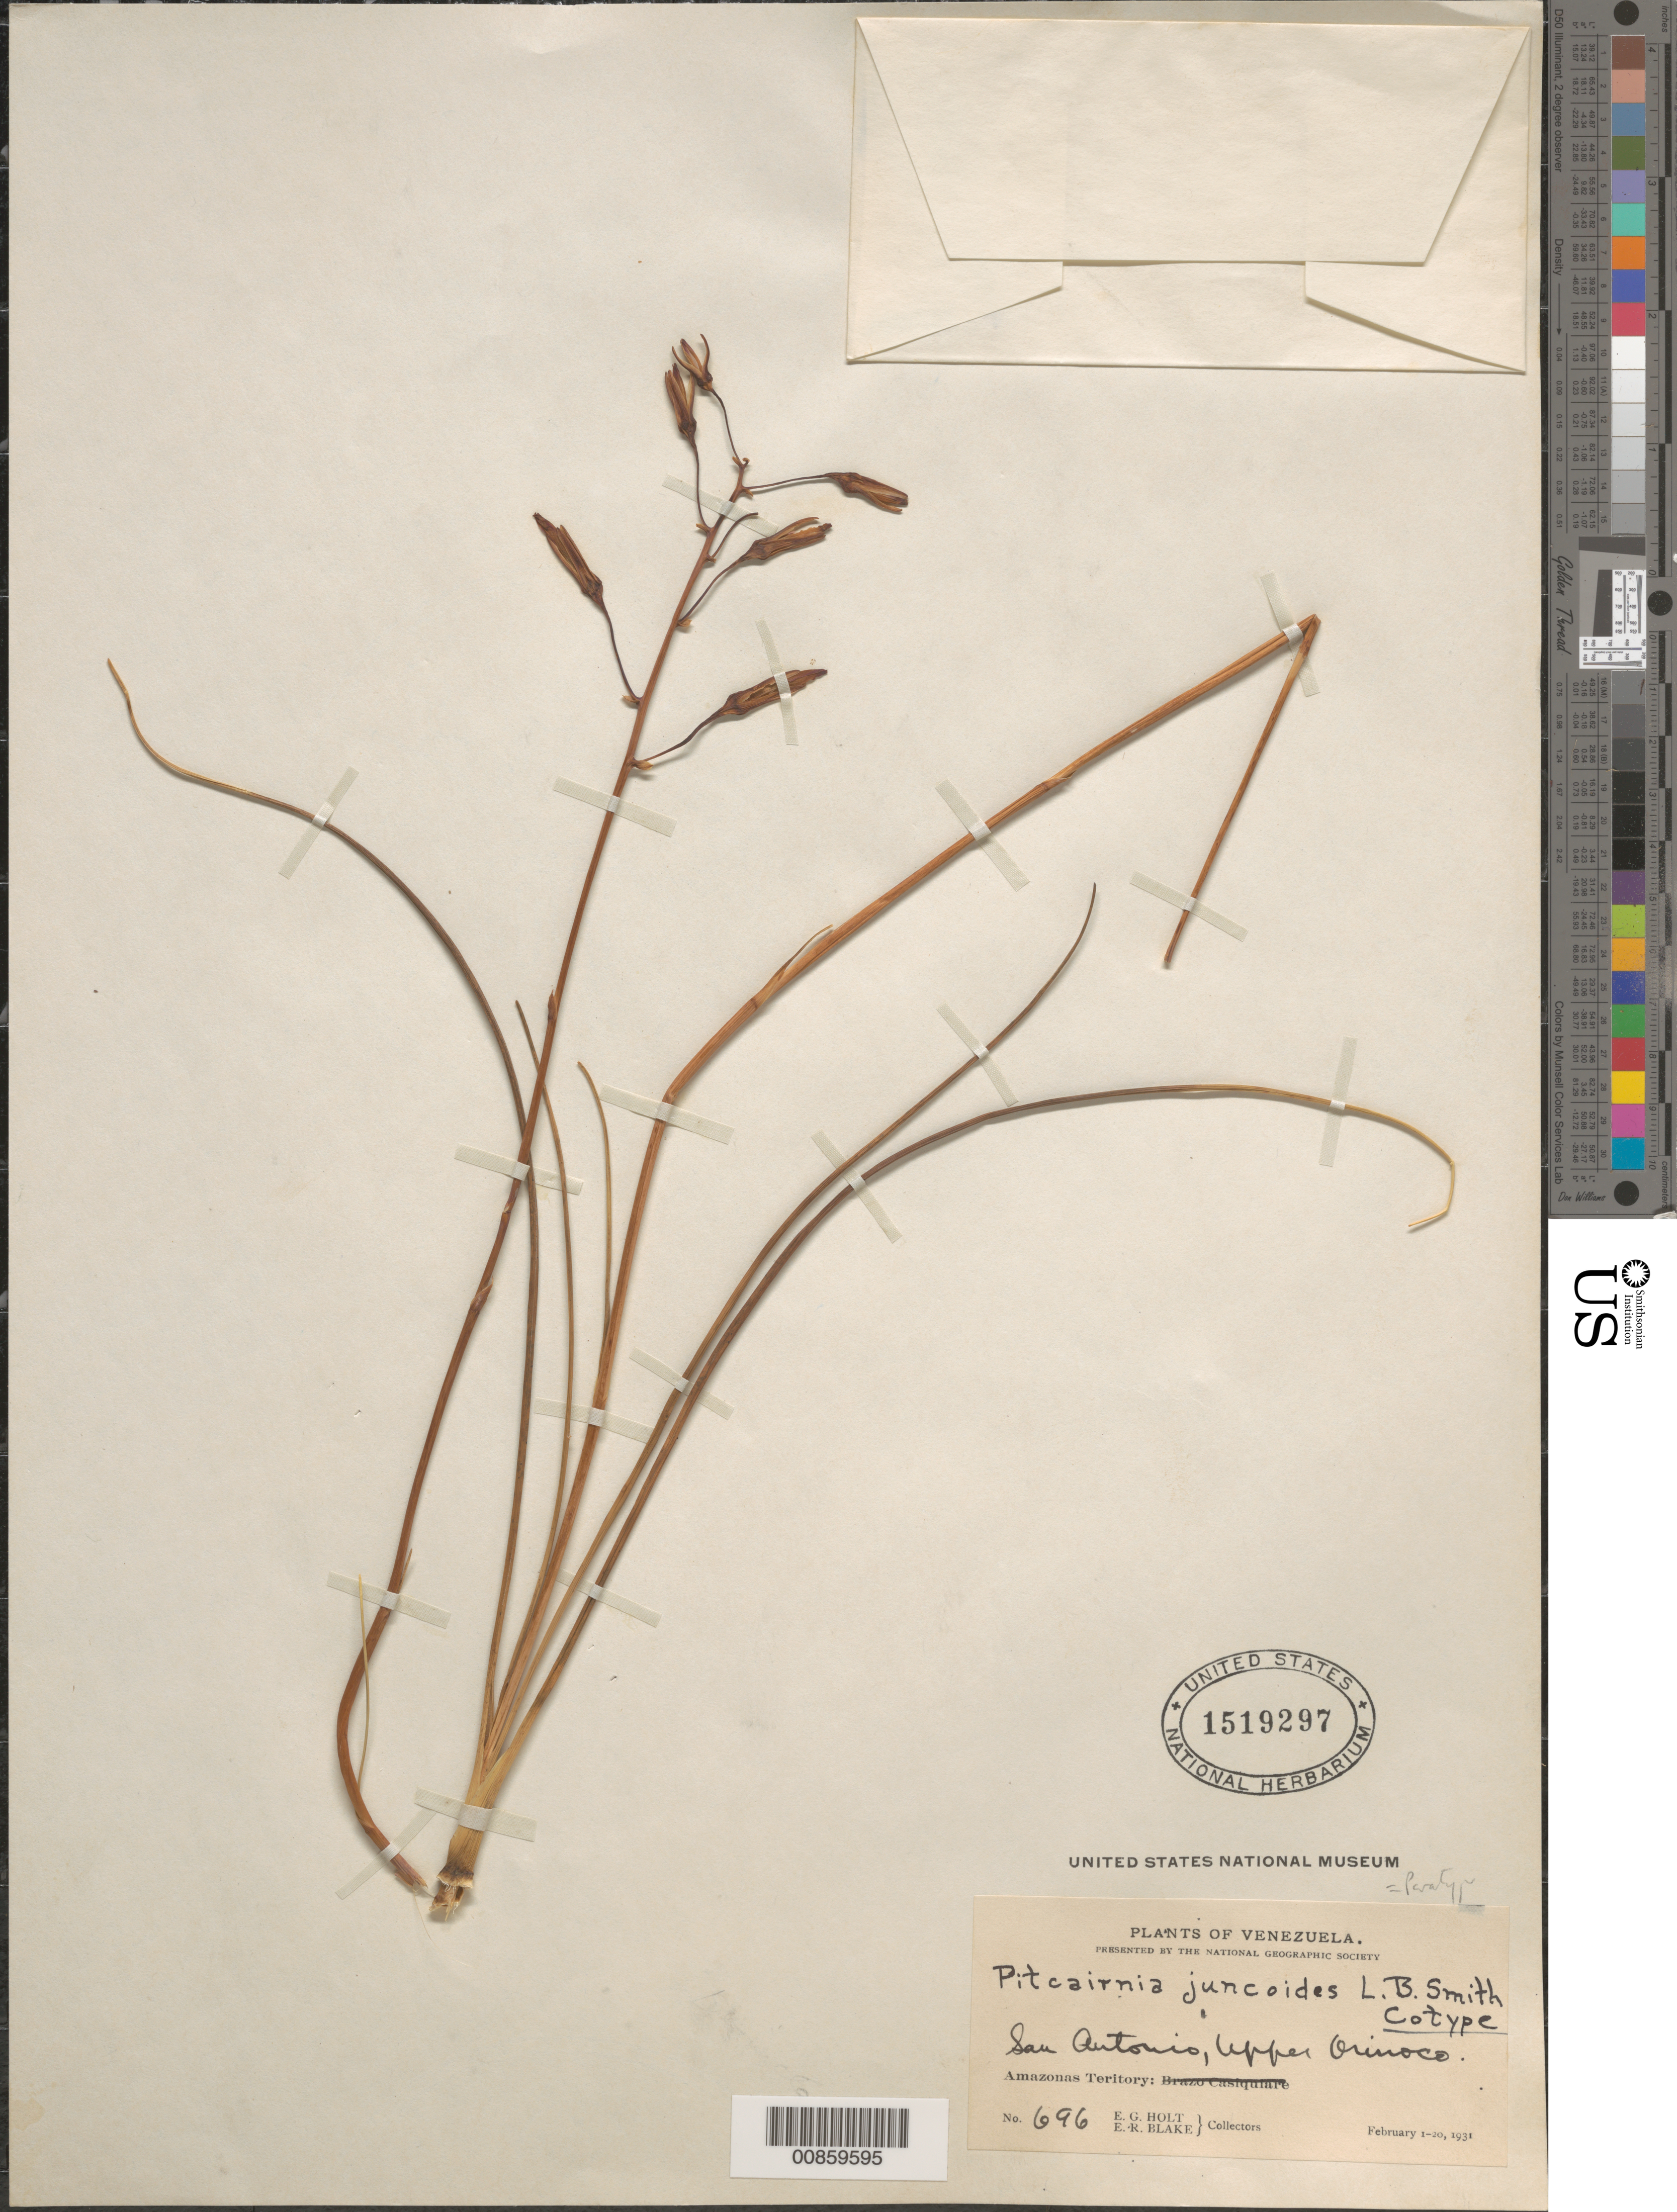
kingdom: Plantae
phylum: Tracheophyta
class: Liliopsida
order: Poales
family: Bromeliaceae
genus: Pitcairnia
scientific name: Pitcairnia juncoides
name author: L.B. Sm.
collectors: E. Holt & E. R. Blake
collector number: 696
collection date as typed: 1-Feb-31 to 20-Feb-31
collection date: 1931-02-01/1931-02-20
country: Venezuela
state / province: Amazonas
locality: San Antonio, upper Orinoco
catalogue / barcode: US 1519297